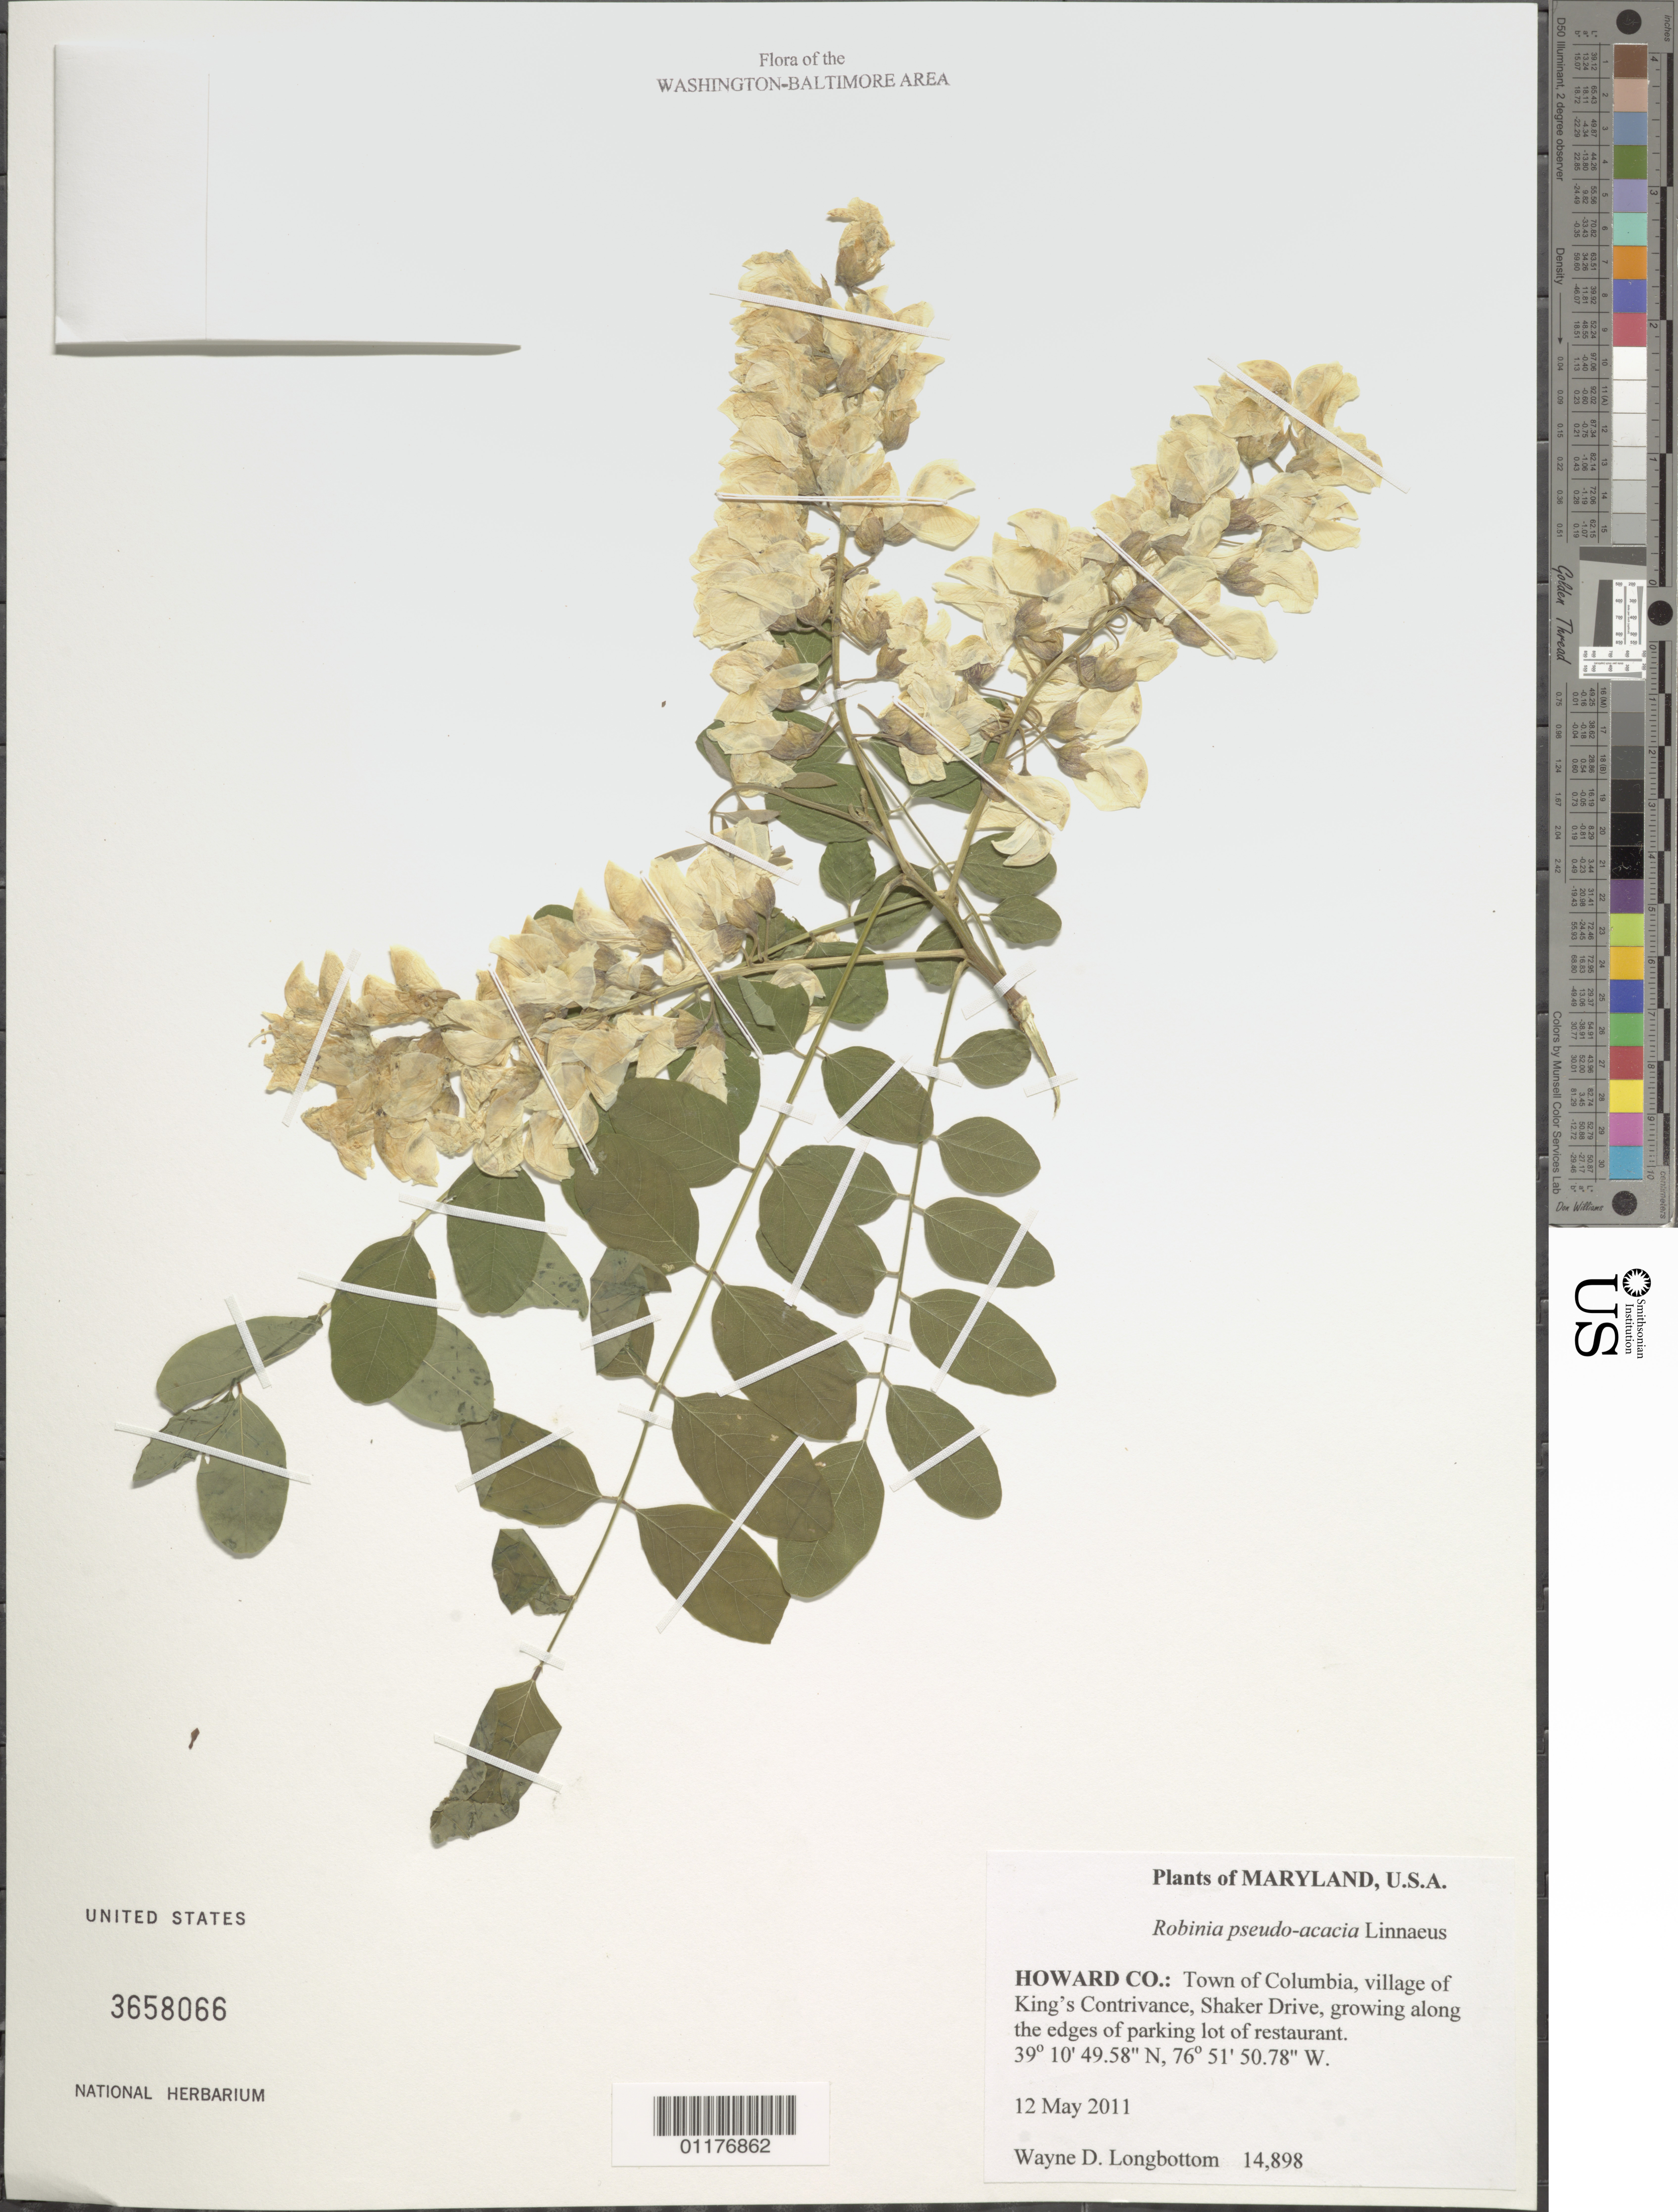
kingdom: Plantae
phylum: Tracheophyta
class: Magnoliopsida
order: Fabales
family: Fabaceae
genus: Robinia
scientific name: Robinia pseudoacacia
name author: L.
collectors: W. D. Longbottom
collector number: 14898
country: United States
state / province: Maryland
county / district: Howard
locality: Columbia, village of Kings Contrivance, Shaker Drive, edges of parking lot of restaurant.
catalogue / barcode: US 3658066